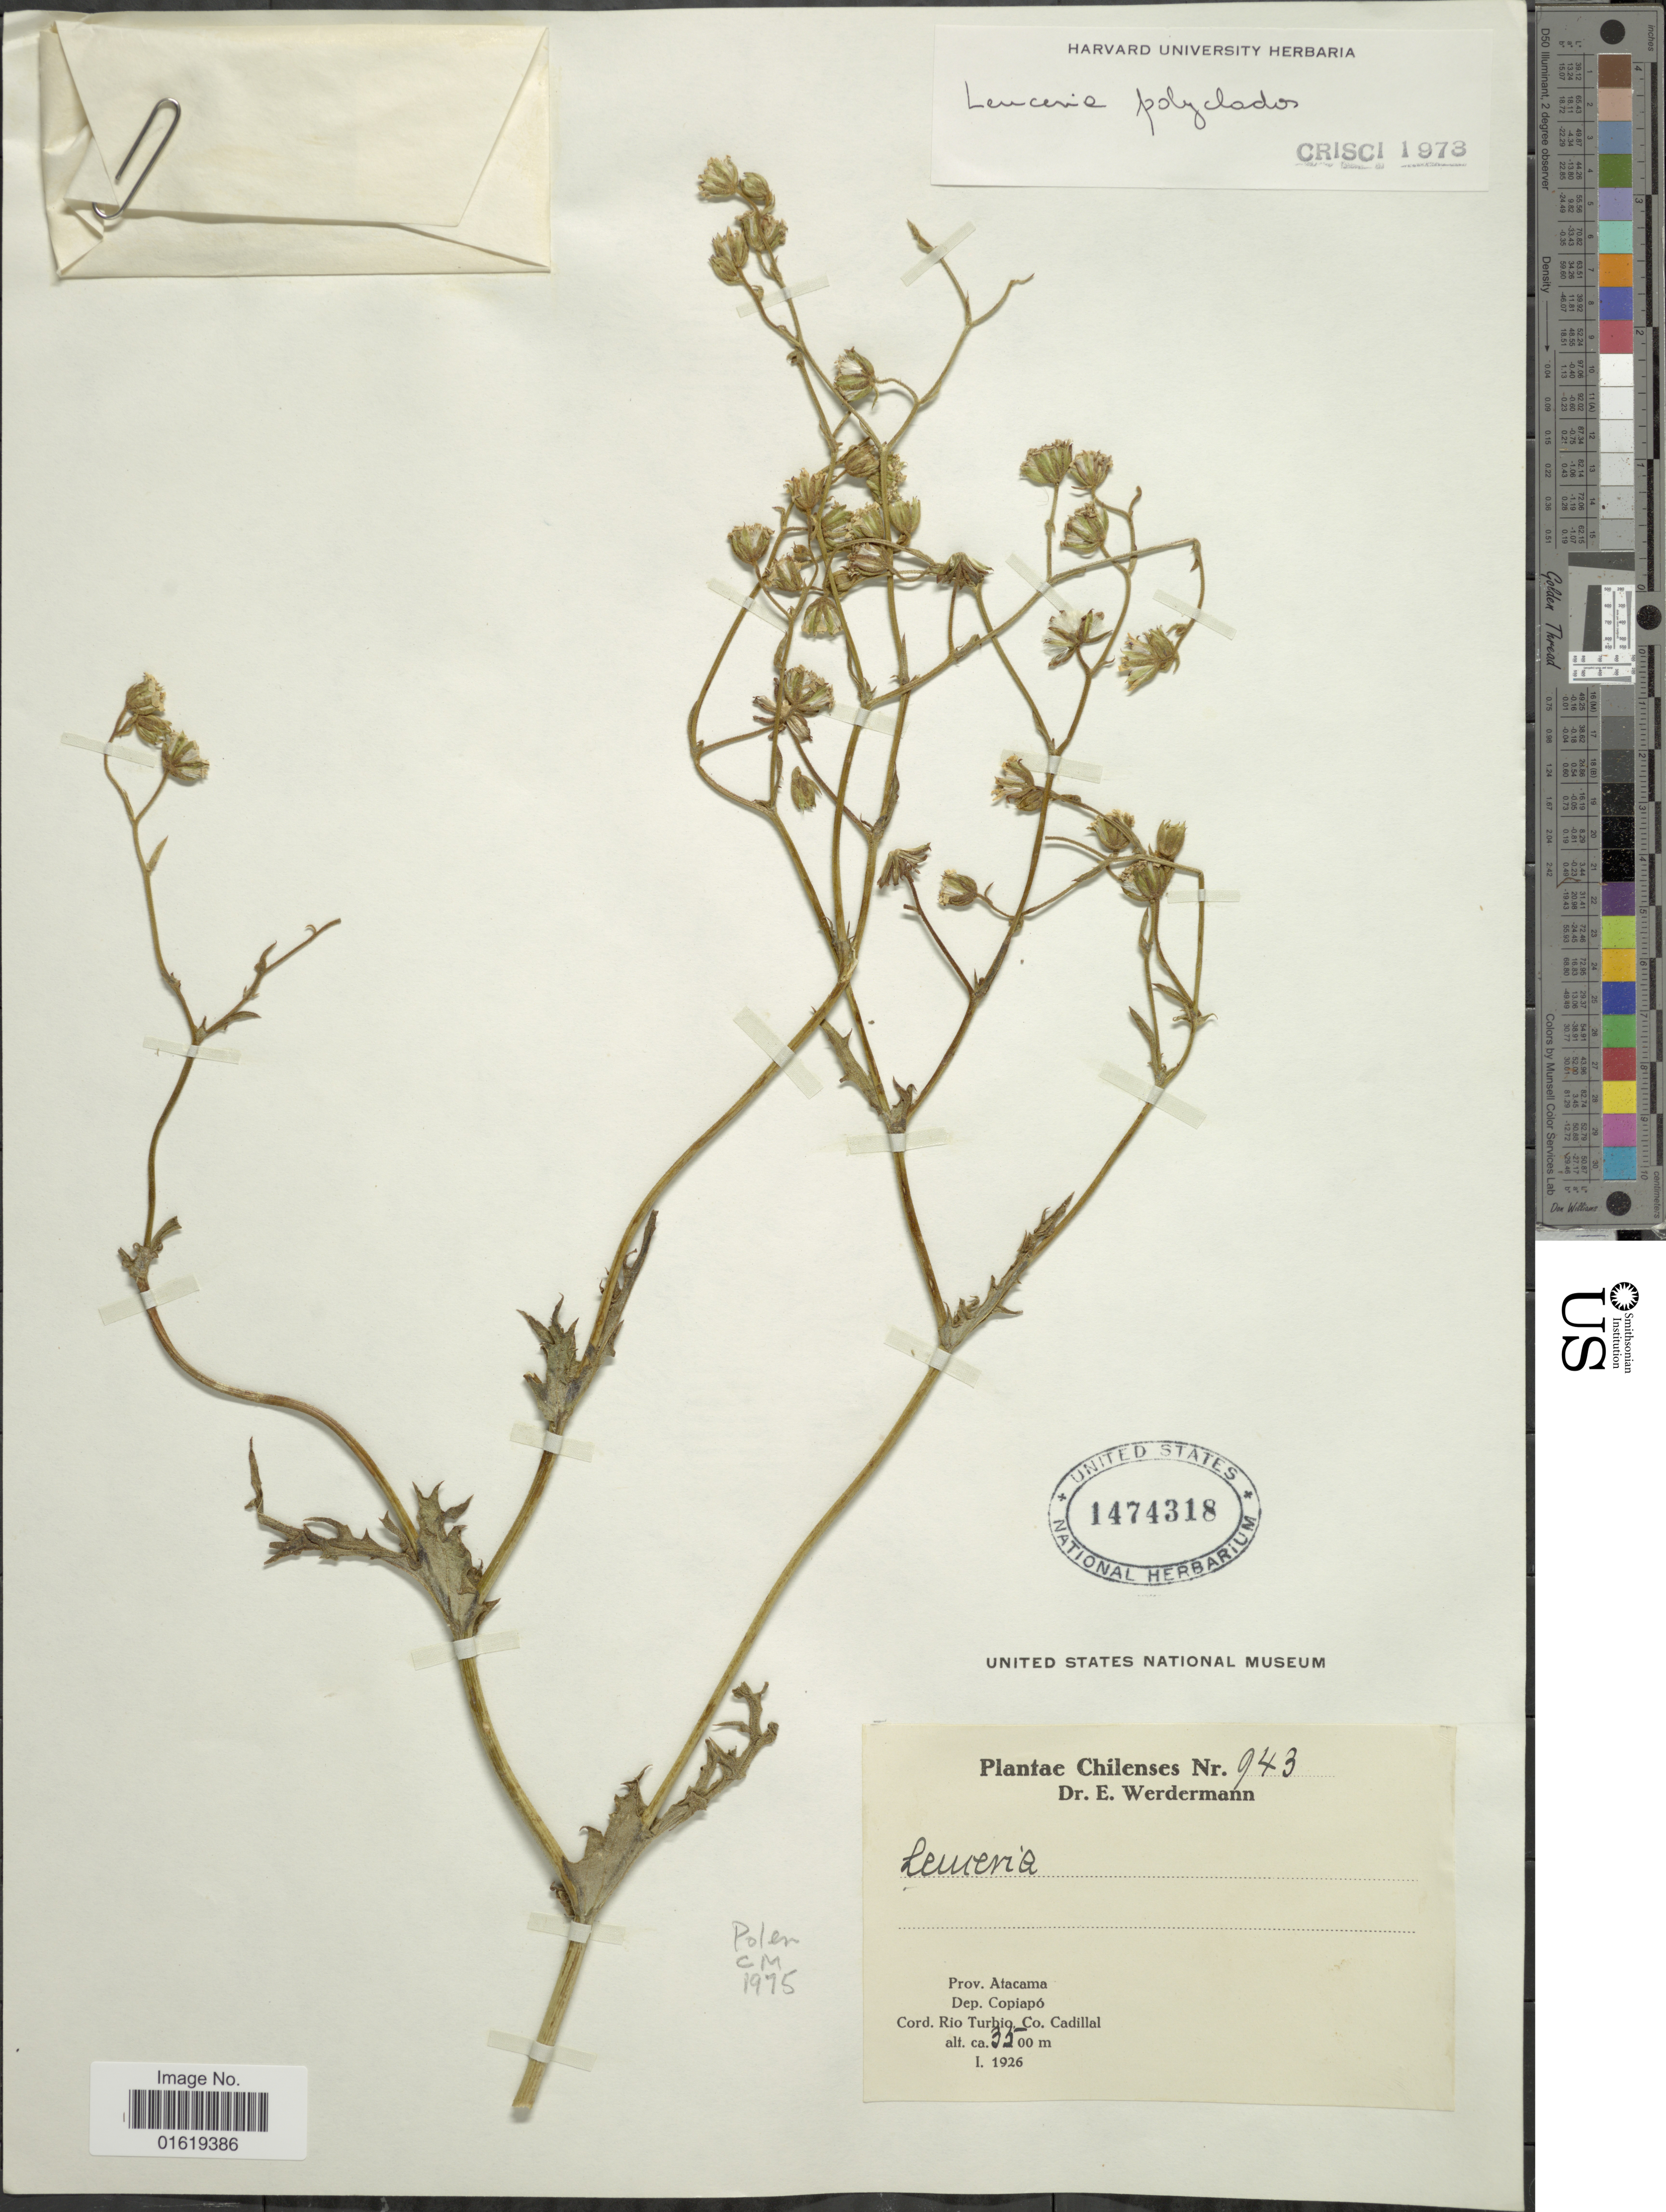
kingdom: Plantae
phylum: Tracheophyta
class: Magnoliopsida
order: Asterales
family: Asteraceae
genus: Leucheria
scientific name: Leucheria polyclados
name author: (J. Rémy) Reiche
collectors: E. Werdermann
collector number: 943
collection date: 1926-01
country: Chile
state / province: Atacama (III)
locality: Prov. Atacama. Dep. Copiapó. Cord. Rio Turbio. Co. Cadillal.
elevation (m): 3500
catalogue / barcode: US 1474318